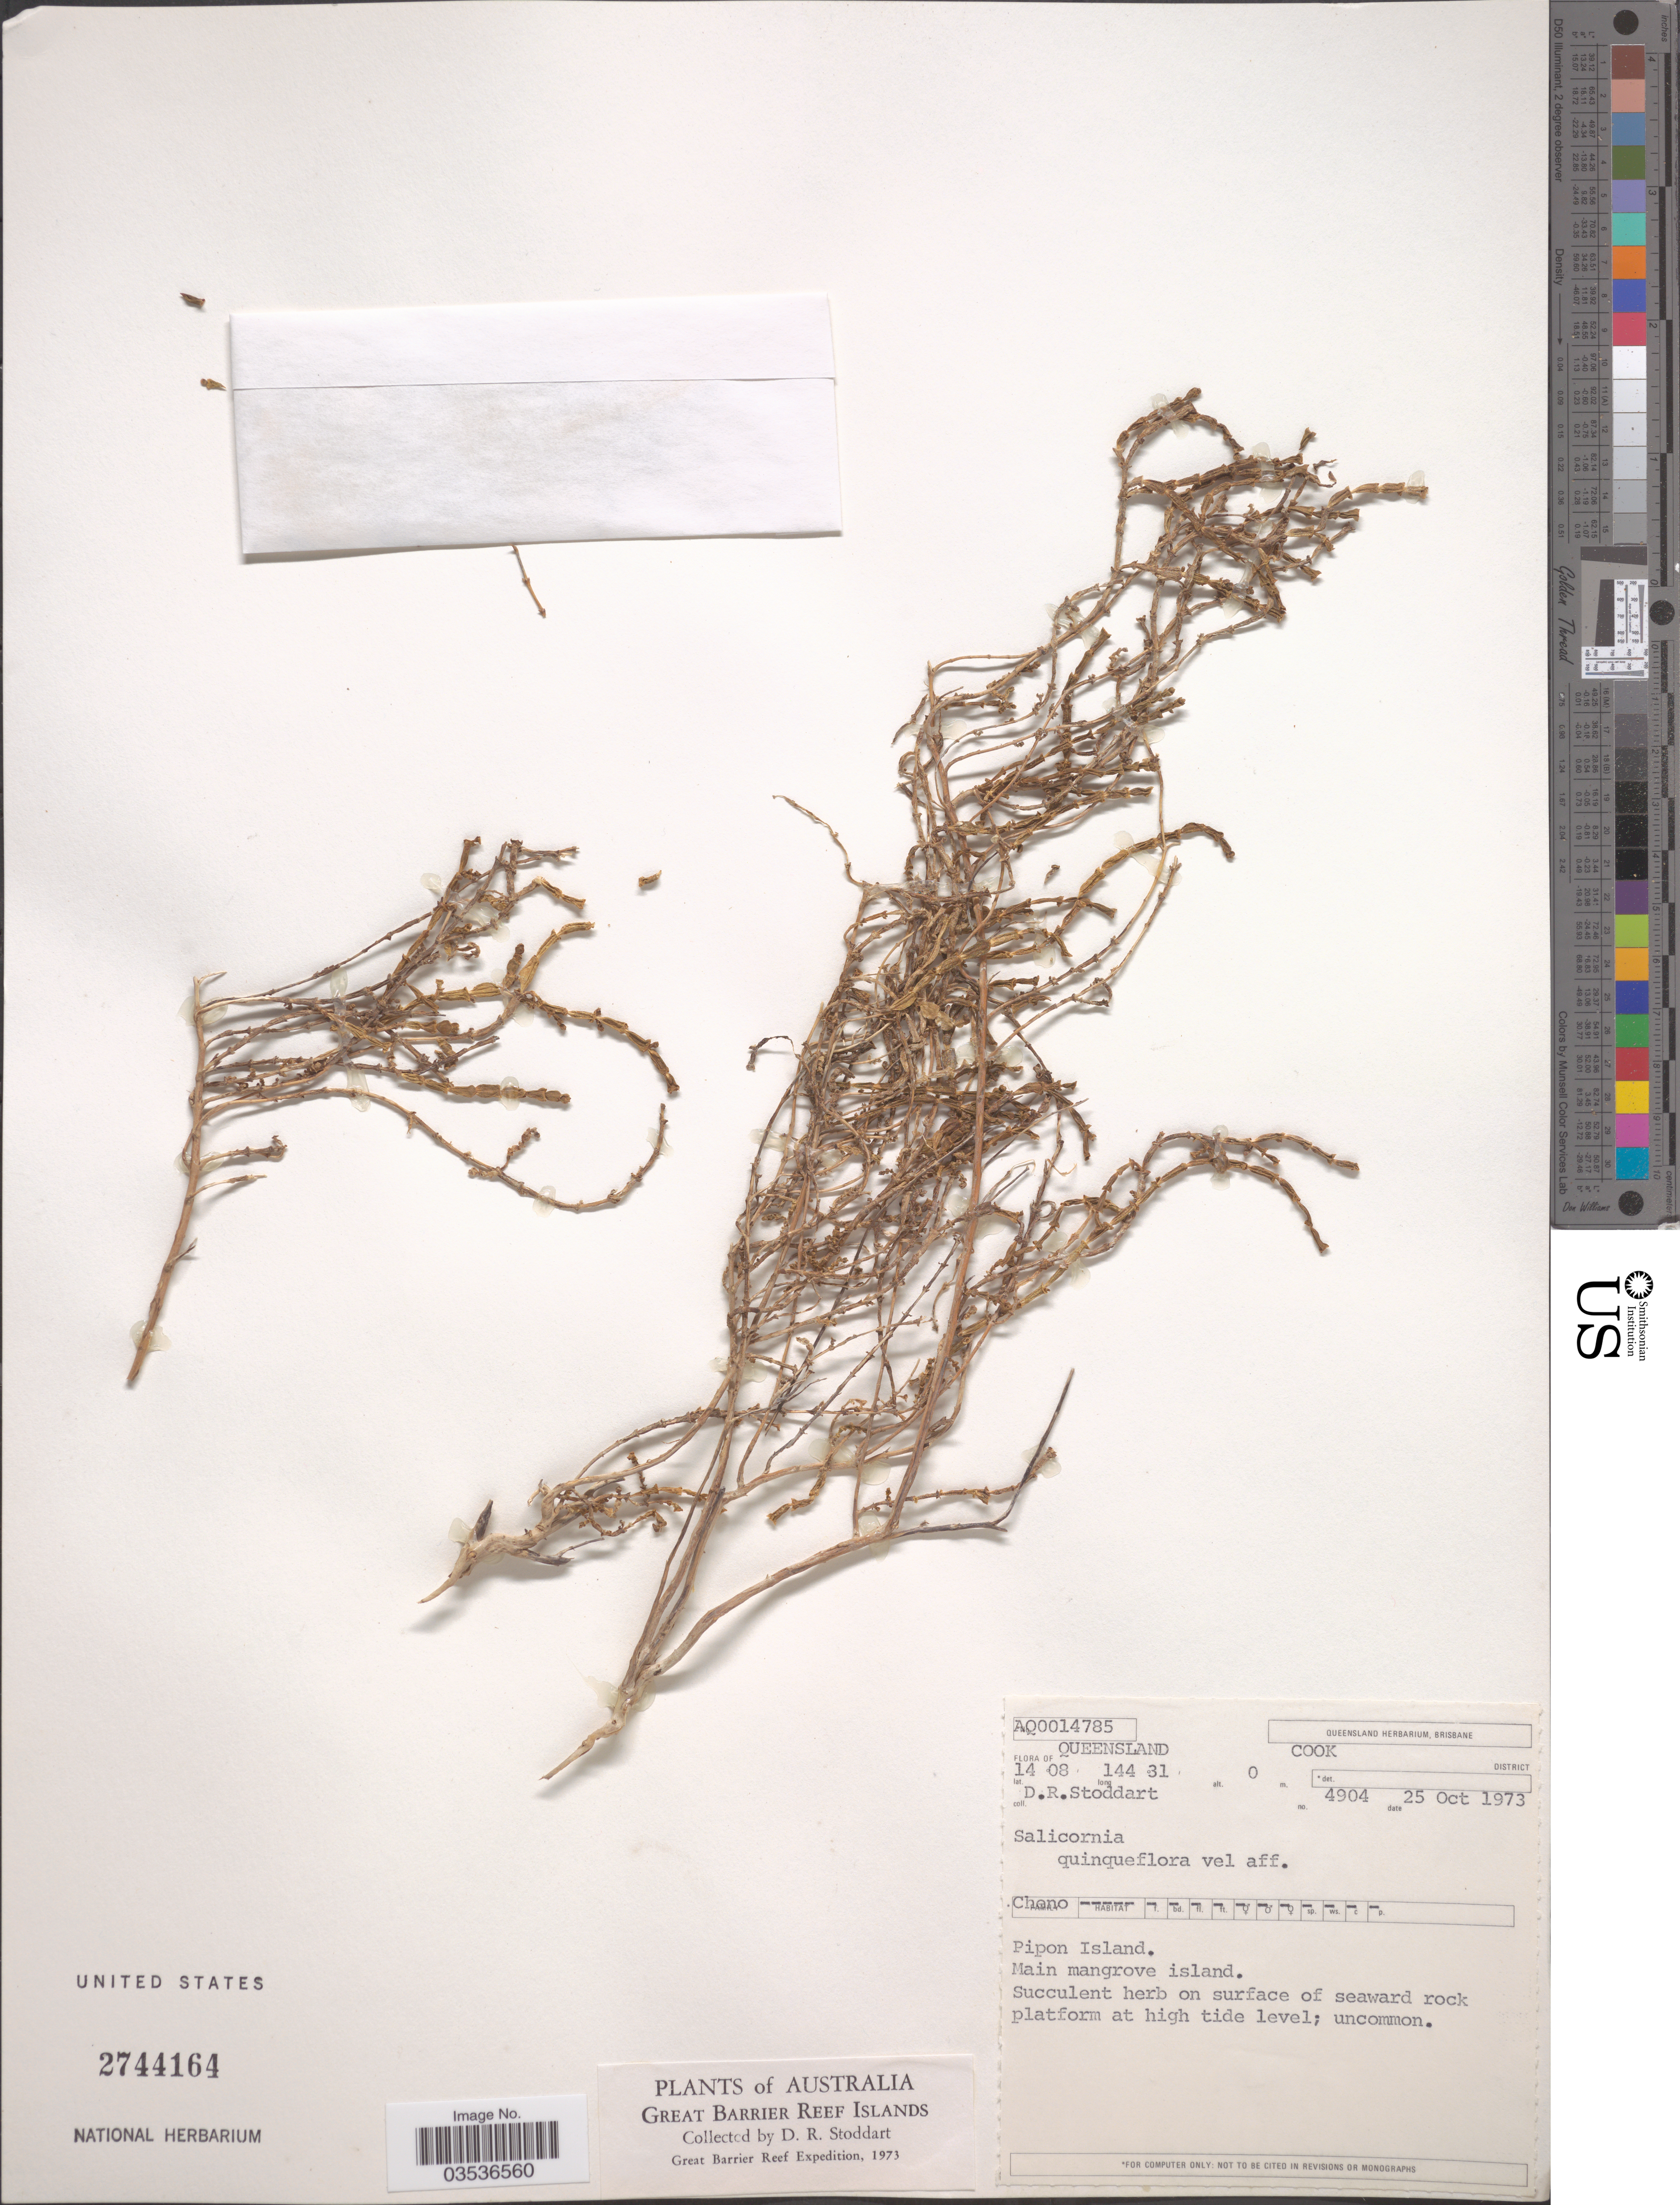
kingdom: Plantae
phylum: Tracheophyta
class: Magnoliopsida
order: Caryophyllales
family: Amaranthaceae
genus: Tecticornia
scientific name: Tecticornia indica subsp. leiostachya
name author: (Benth.) K.A. Sheph. & Paul G. Wilson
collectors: D. R. Stoddart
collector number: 4904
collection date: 1973-10-25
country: Australia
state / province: Queensland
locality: Cook District. Pipon Island. Great Barrier Islands.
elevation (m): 0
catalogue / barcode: US 2744164